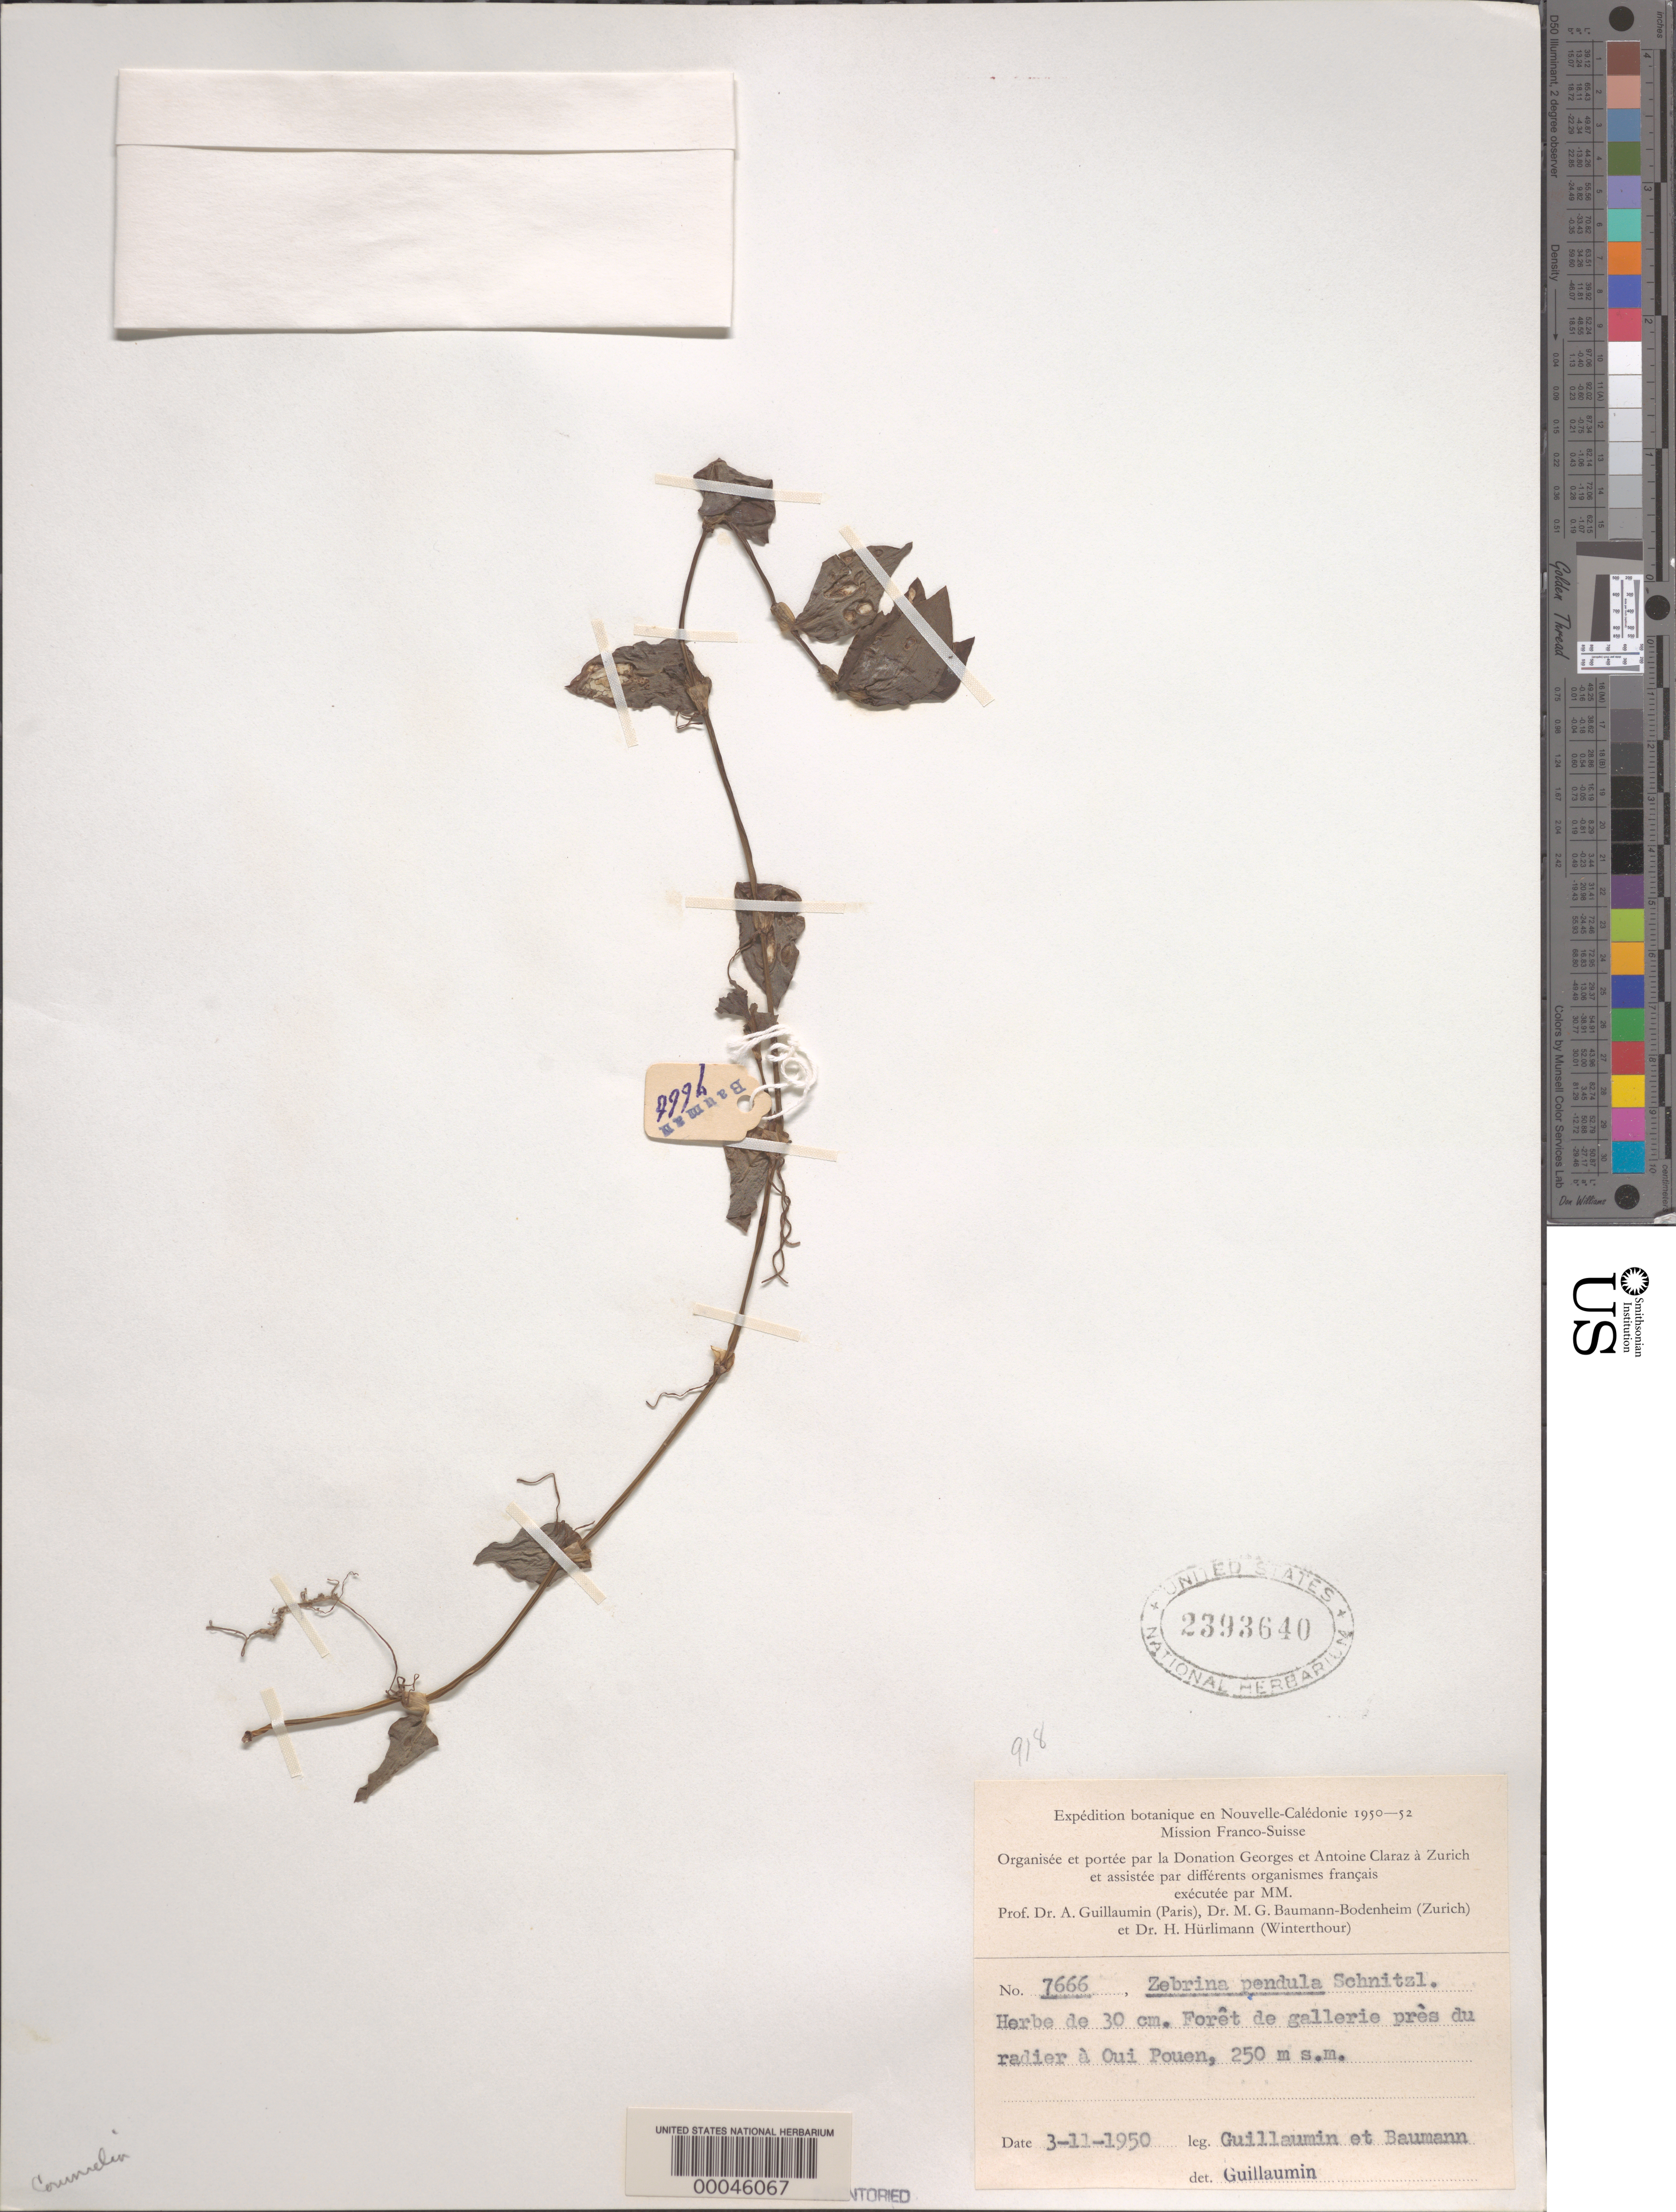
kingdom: Plantae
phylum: Tracheophyta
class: Liliopsida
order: Commelinales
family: Commelinaceae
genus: Tradescantia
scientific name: Tradescantia zebrina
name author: Bosse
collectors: A. Guillaumin & M. G. Baumann-Bodenheim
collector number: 7666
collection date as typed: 03 Nov 1950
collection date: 1950-11-03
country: New Caledonia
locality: Near oui pouen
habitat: Gallery forest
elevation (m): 250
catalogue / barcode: US 2393640